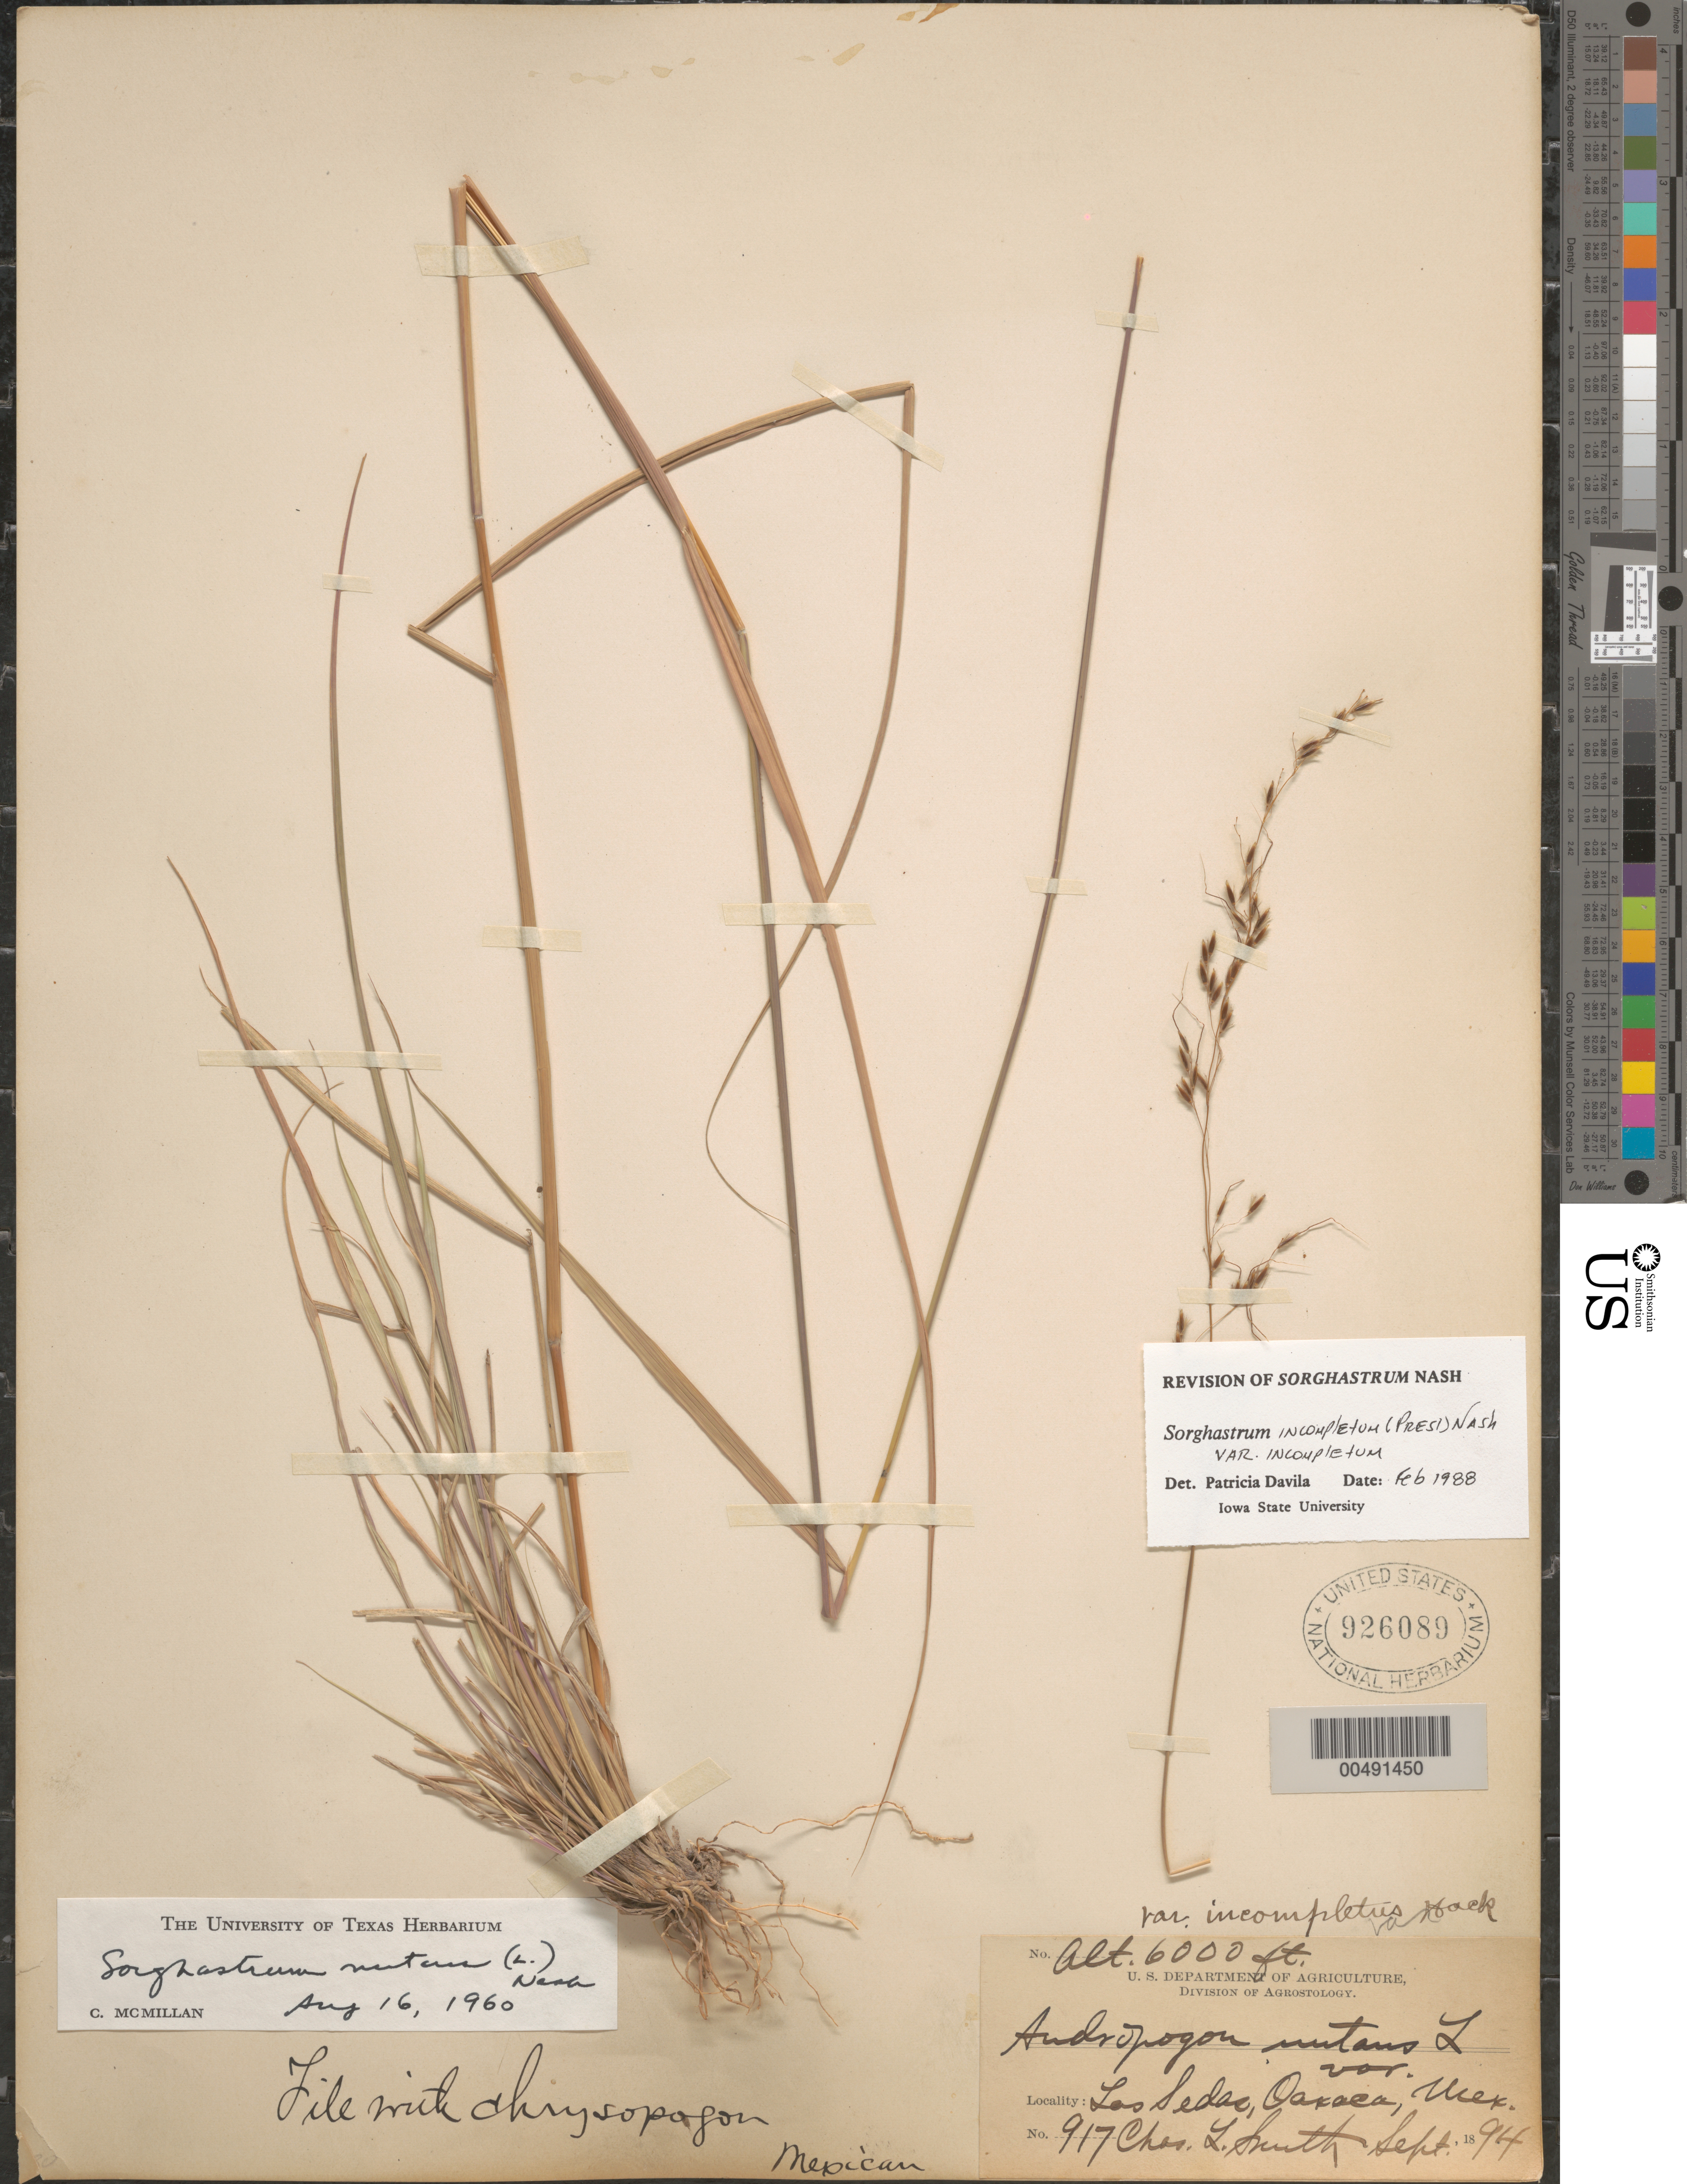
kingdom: Plantae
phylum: Tracheophyta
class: Liliopsida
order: Poales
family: Poaceae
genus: Sorghastrum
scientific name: Sorghastrum incompletum var. incompletum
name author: (J. Presl) Nash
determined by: Dávila, P. D.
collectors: C. L. Smith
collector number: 917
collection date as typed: Sep 1894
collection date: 1894-09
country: Mexico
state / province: Oaxaca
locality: La Sedas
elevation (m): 1829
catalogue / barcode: US 926089